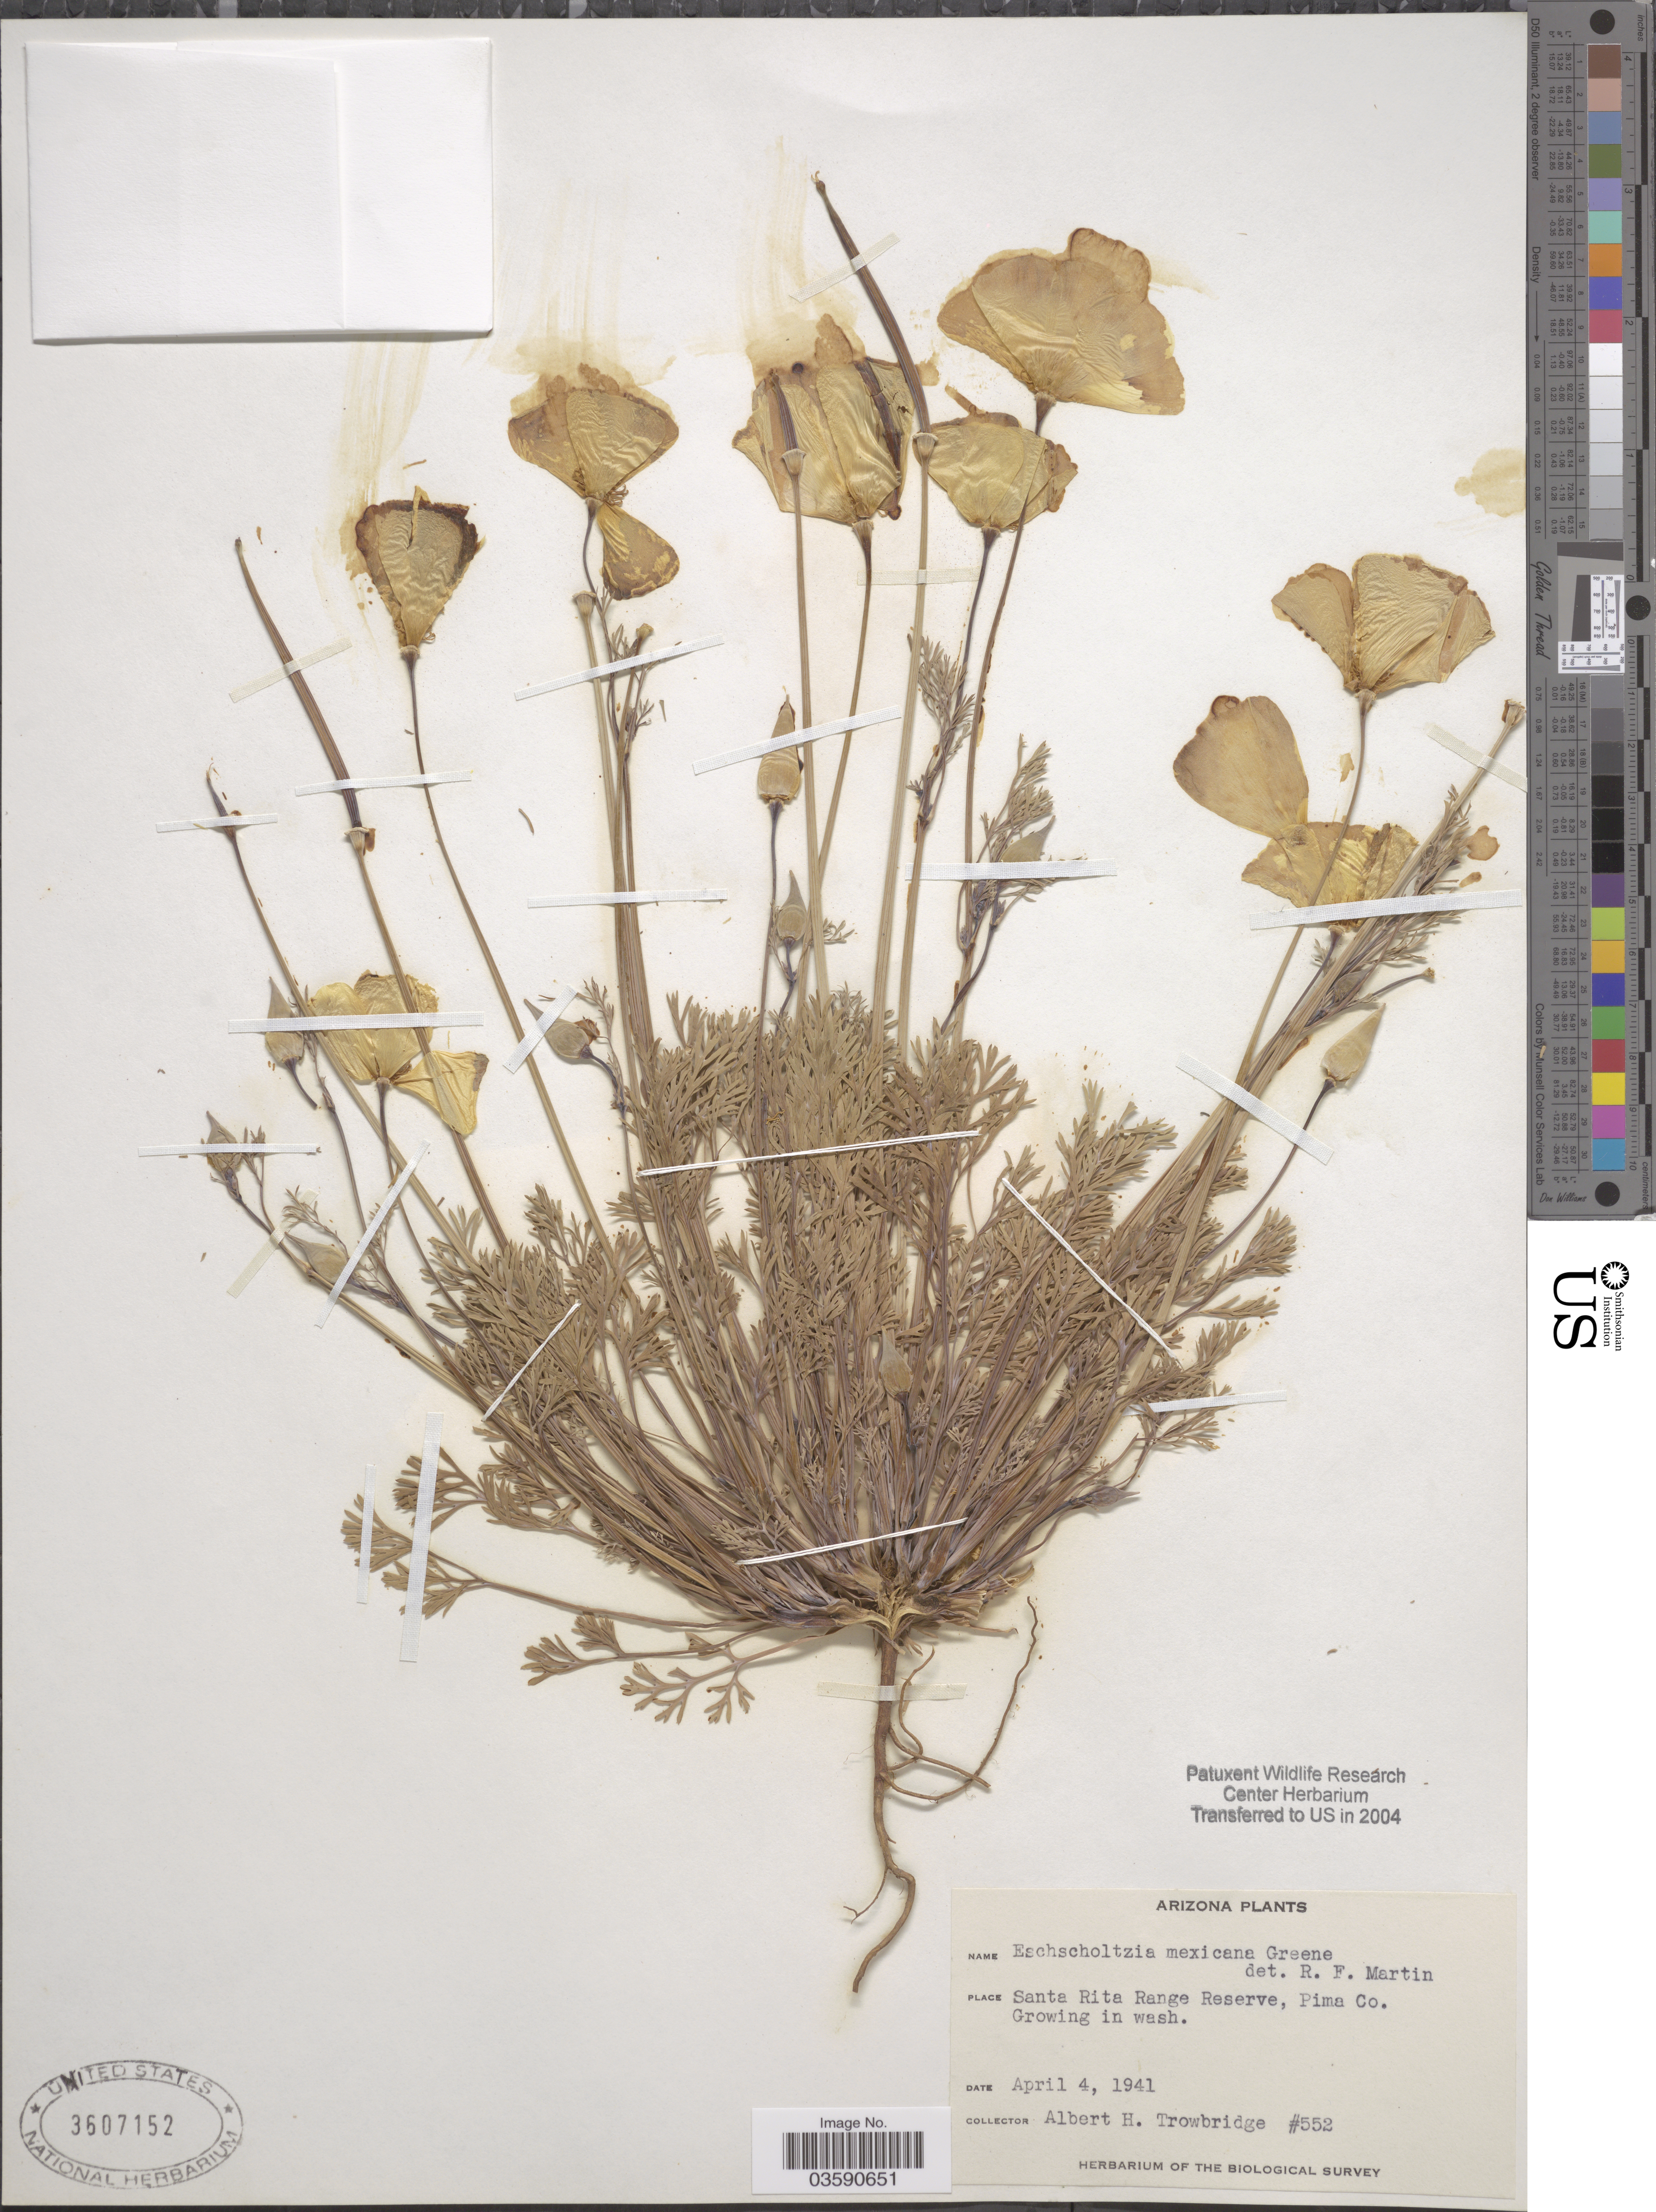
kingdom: Plantae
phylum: Tracheophyta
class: Magnoliopsida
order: Ranunculales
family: Papaveraceae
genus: Eschscholzia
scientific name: Eschscholzia mexicana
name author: Greene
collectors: A. H. Trowbridge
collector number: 552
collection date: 1941-04-04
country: United States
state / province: Arizona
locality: Santa Rita Range Reserve, Pima Co. Growing in wash.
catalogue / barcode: US 3607152